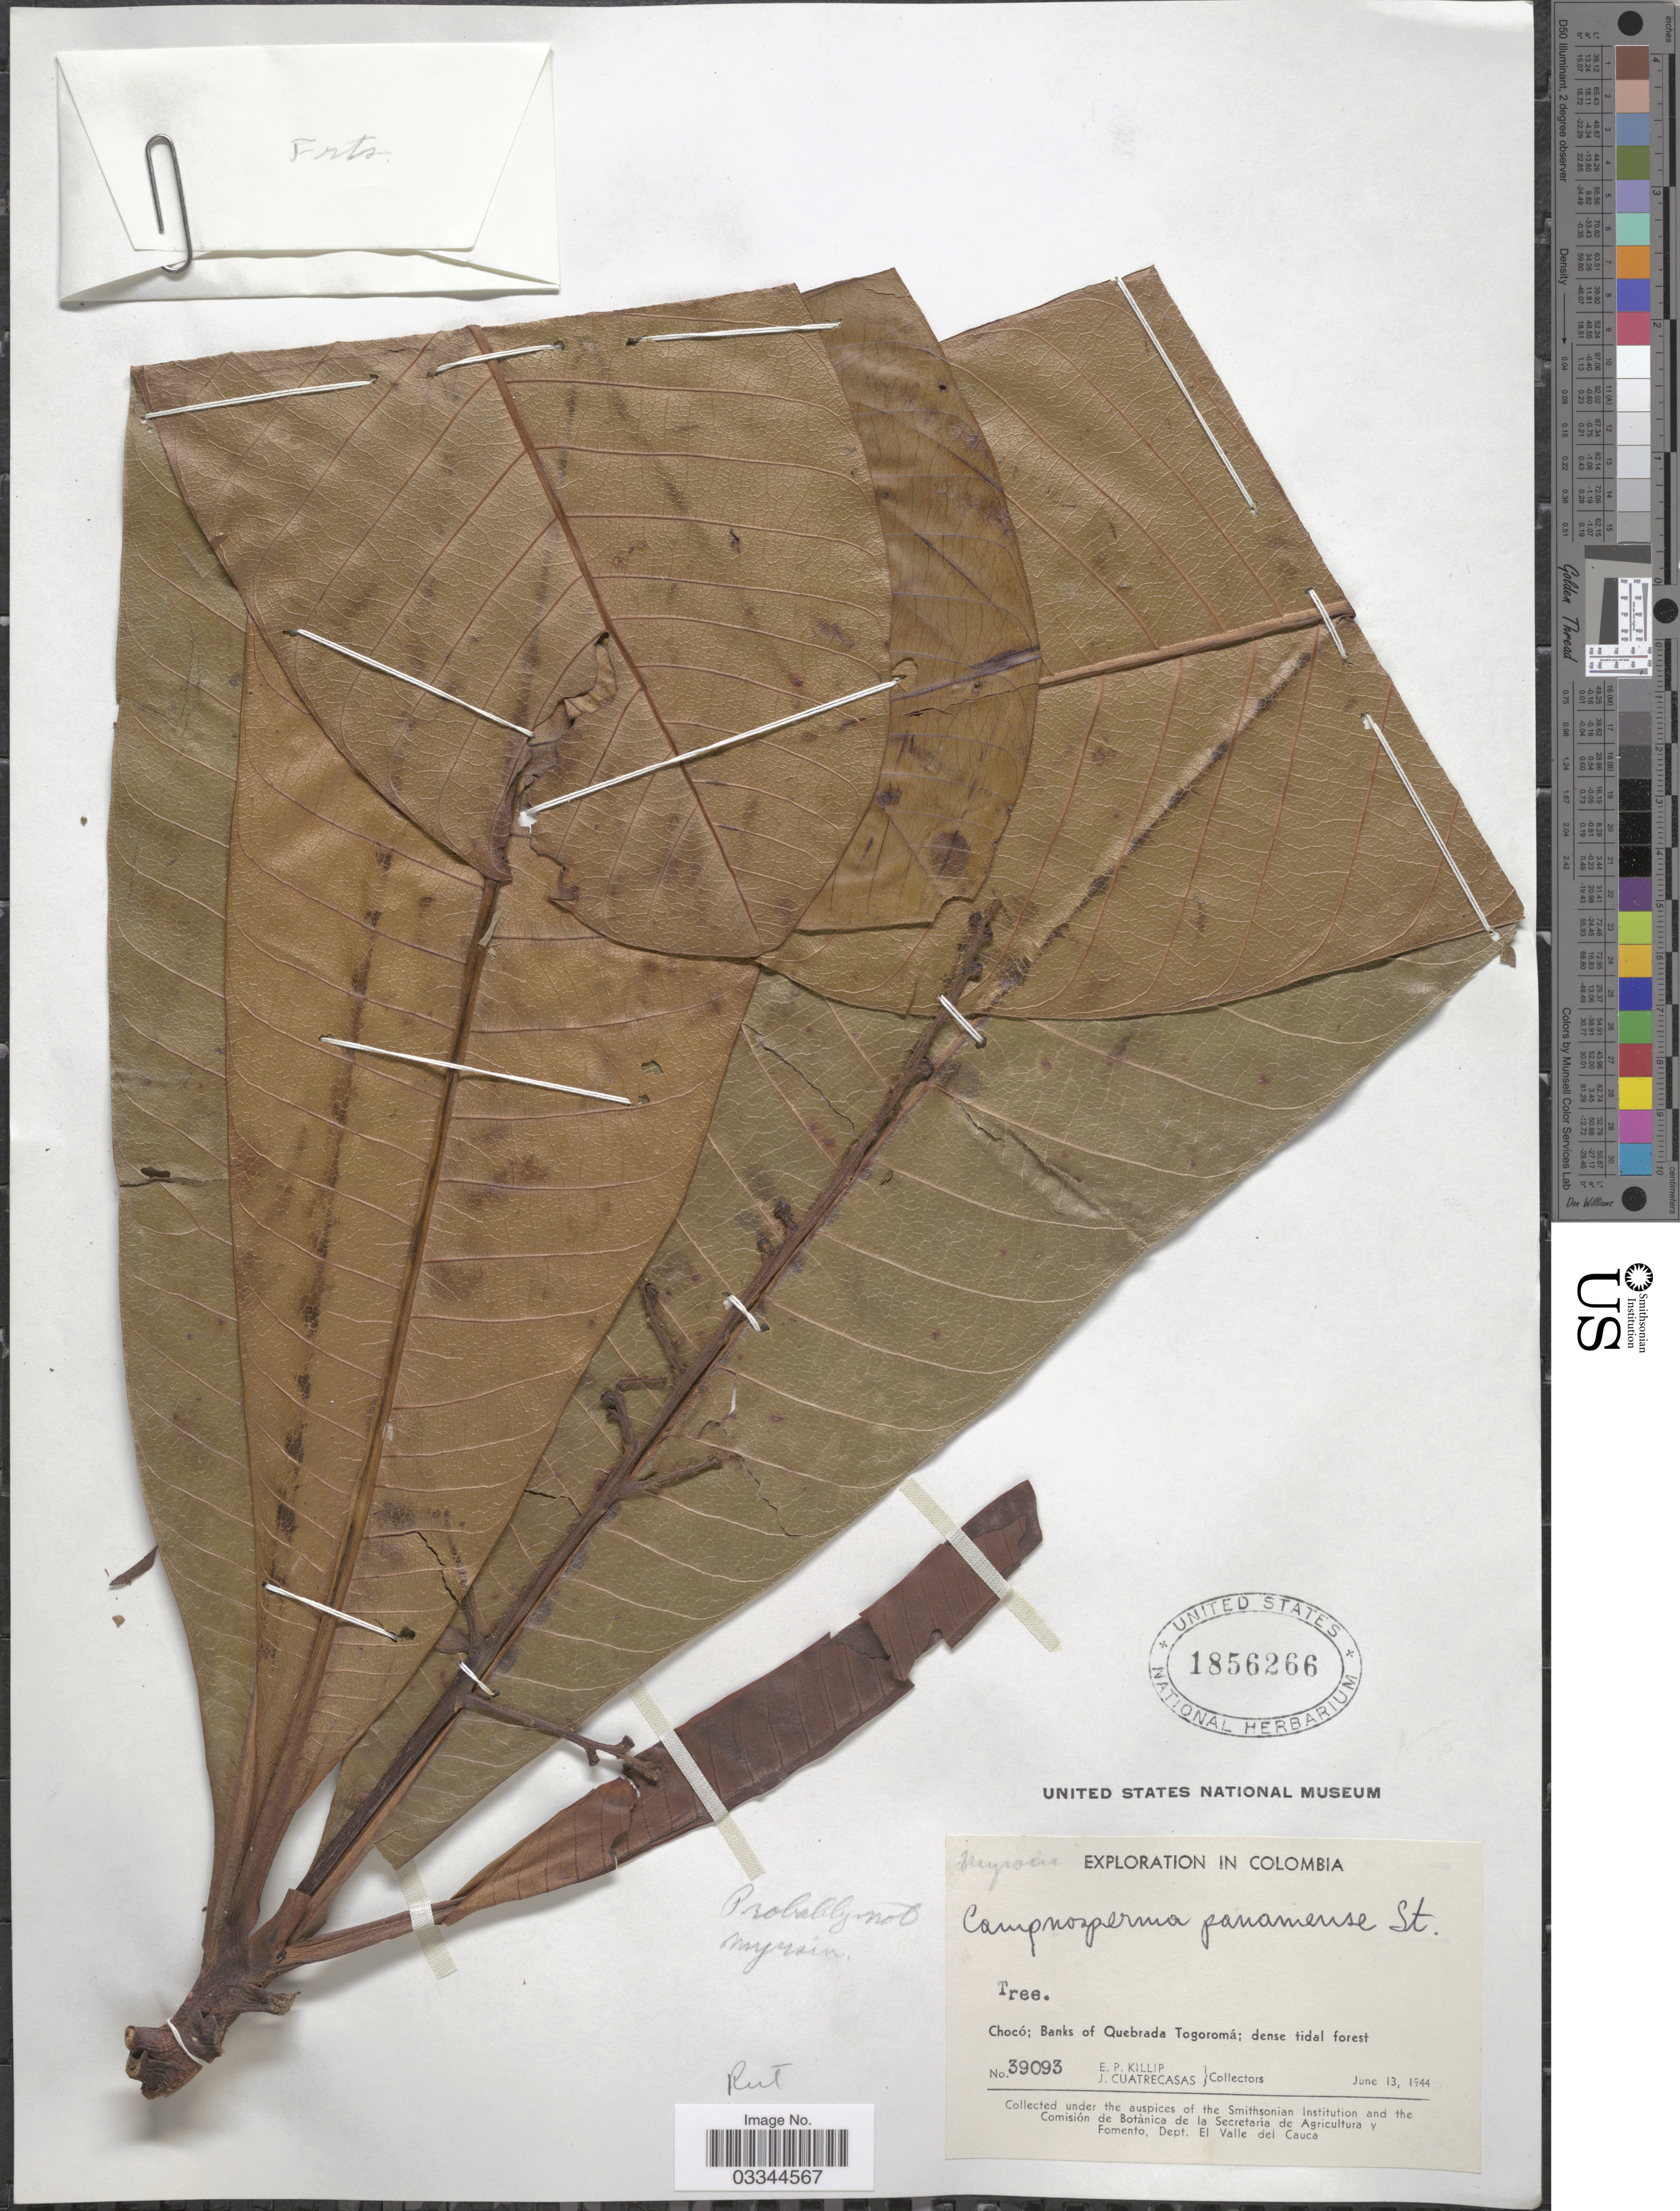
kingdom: Plantae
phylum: Tracheophyta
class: Magnoliopsida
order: Sapindales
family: Anacardiaceae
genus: Campnosperma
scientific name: Campnosperma panamense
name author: Standl.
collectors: E. P. Killip & J. Cuatrecasas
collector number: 39093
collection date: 1944-06-13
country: Colombia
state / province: Chocó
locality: Banks of Quebrada Togoromá.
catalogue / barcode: US 1856266